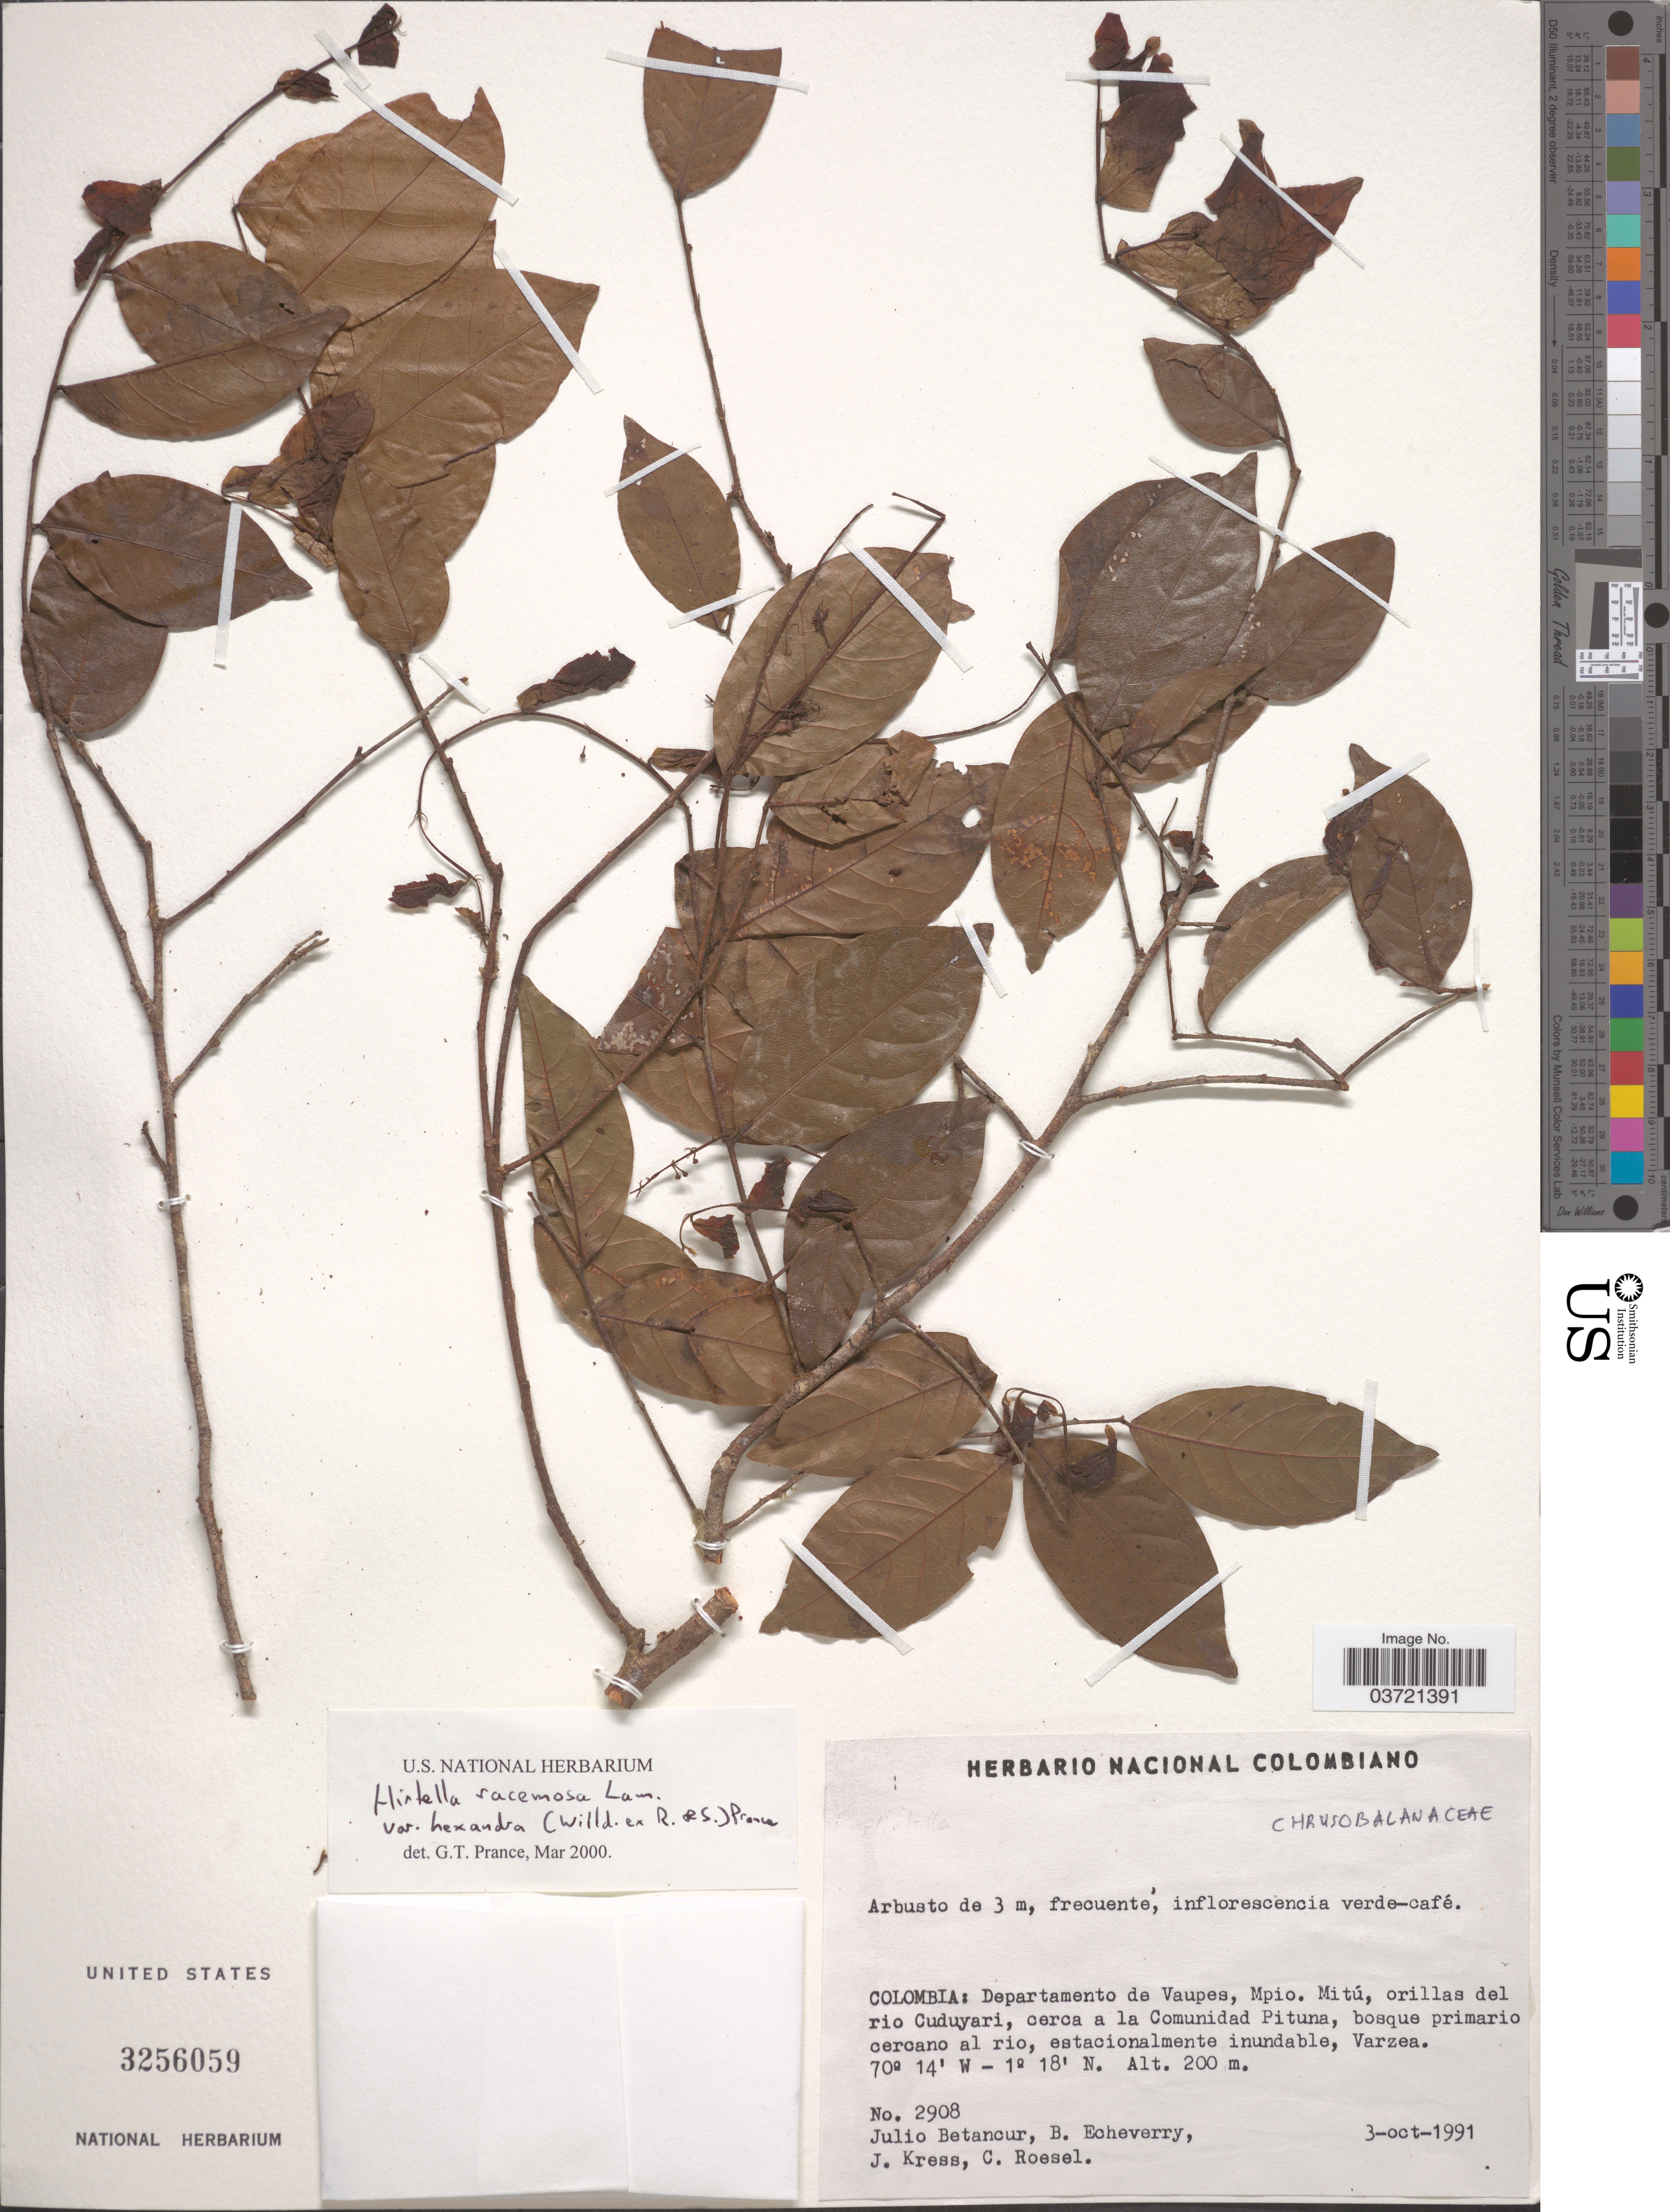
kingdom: Plantae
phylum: Tracheophyta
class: Magnoliopsida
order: Malpighiales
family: Chrysobalanaceae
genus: Hirtella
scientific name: Hirtella racemosa var. hexandra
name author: (Willd. ex Roem. & Schult.) Prance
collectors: J. Betancur, B. Echeverry, J. Kress & C. S. Roesel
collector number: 2908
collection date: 1991-10-03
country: Colombia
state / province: Vaupés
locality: Departamento de Vaupes, Mpio. Mitú, orillas del rio Cuduyari, cerca a la Comunidad Pituna, bosque primario cercano al rio, estacionalmente inundable, Varzea.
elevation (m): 200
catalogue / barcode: US 3256059